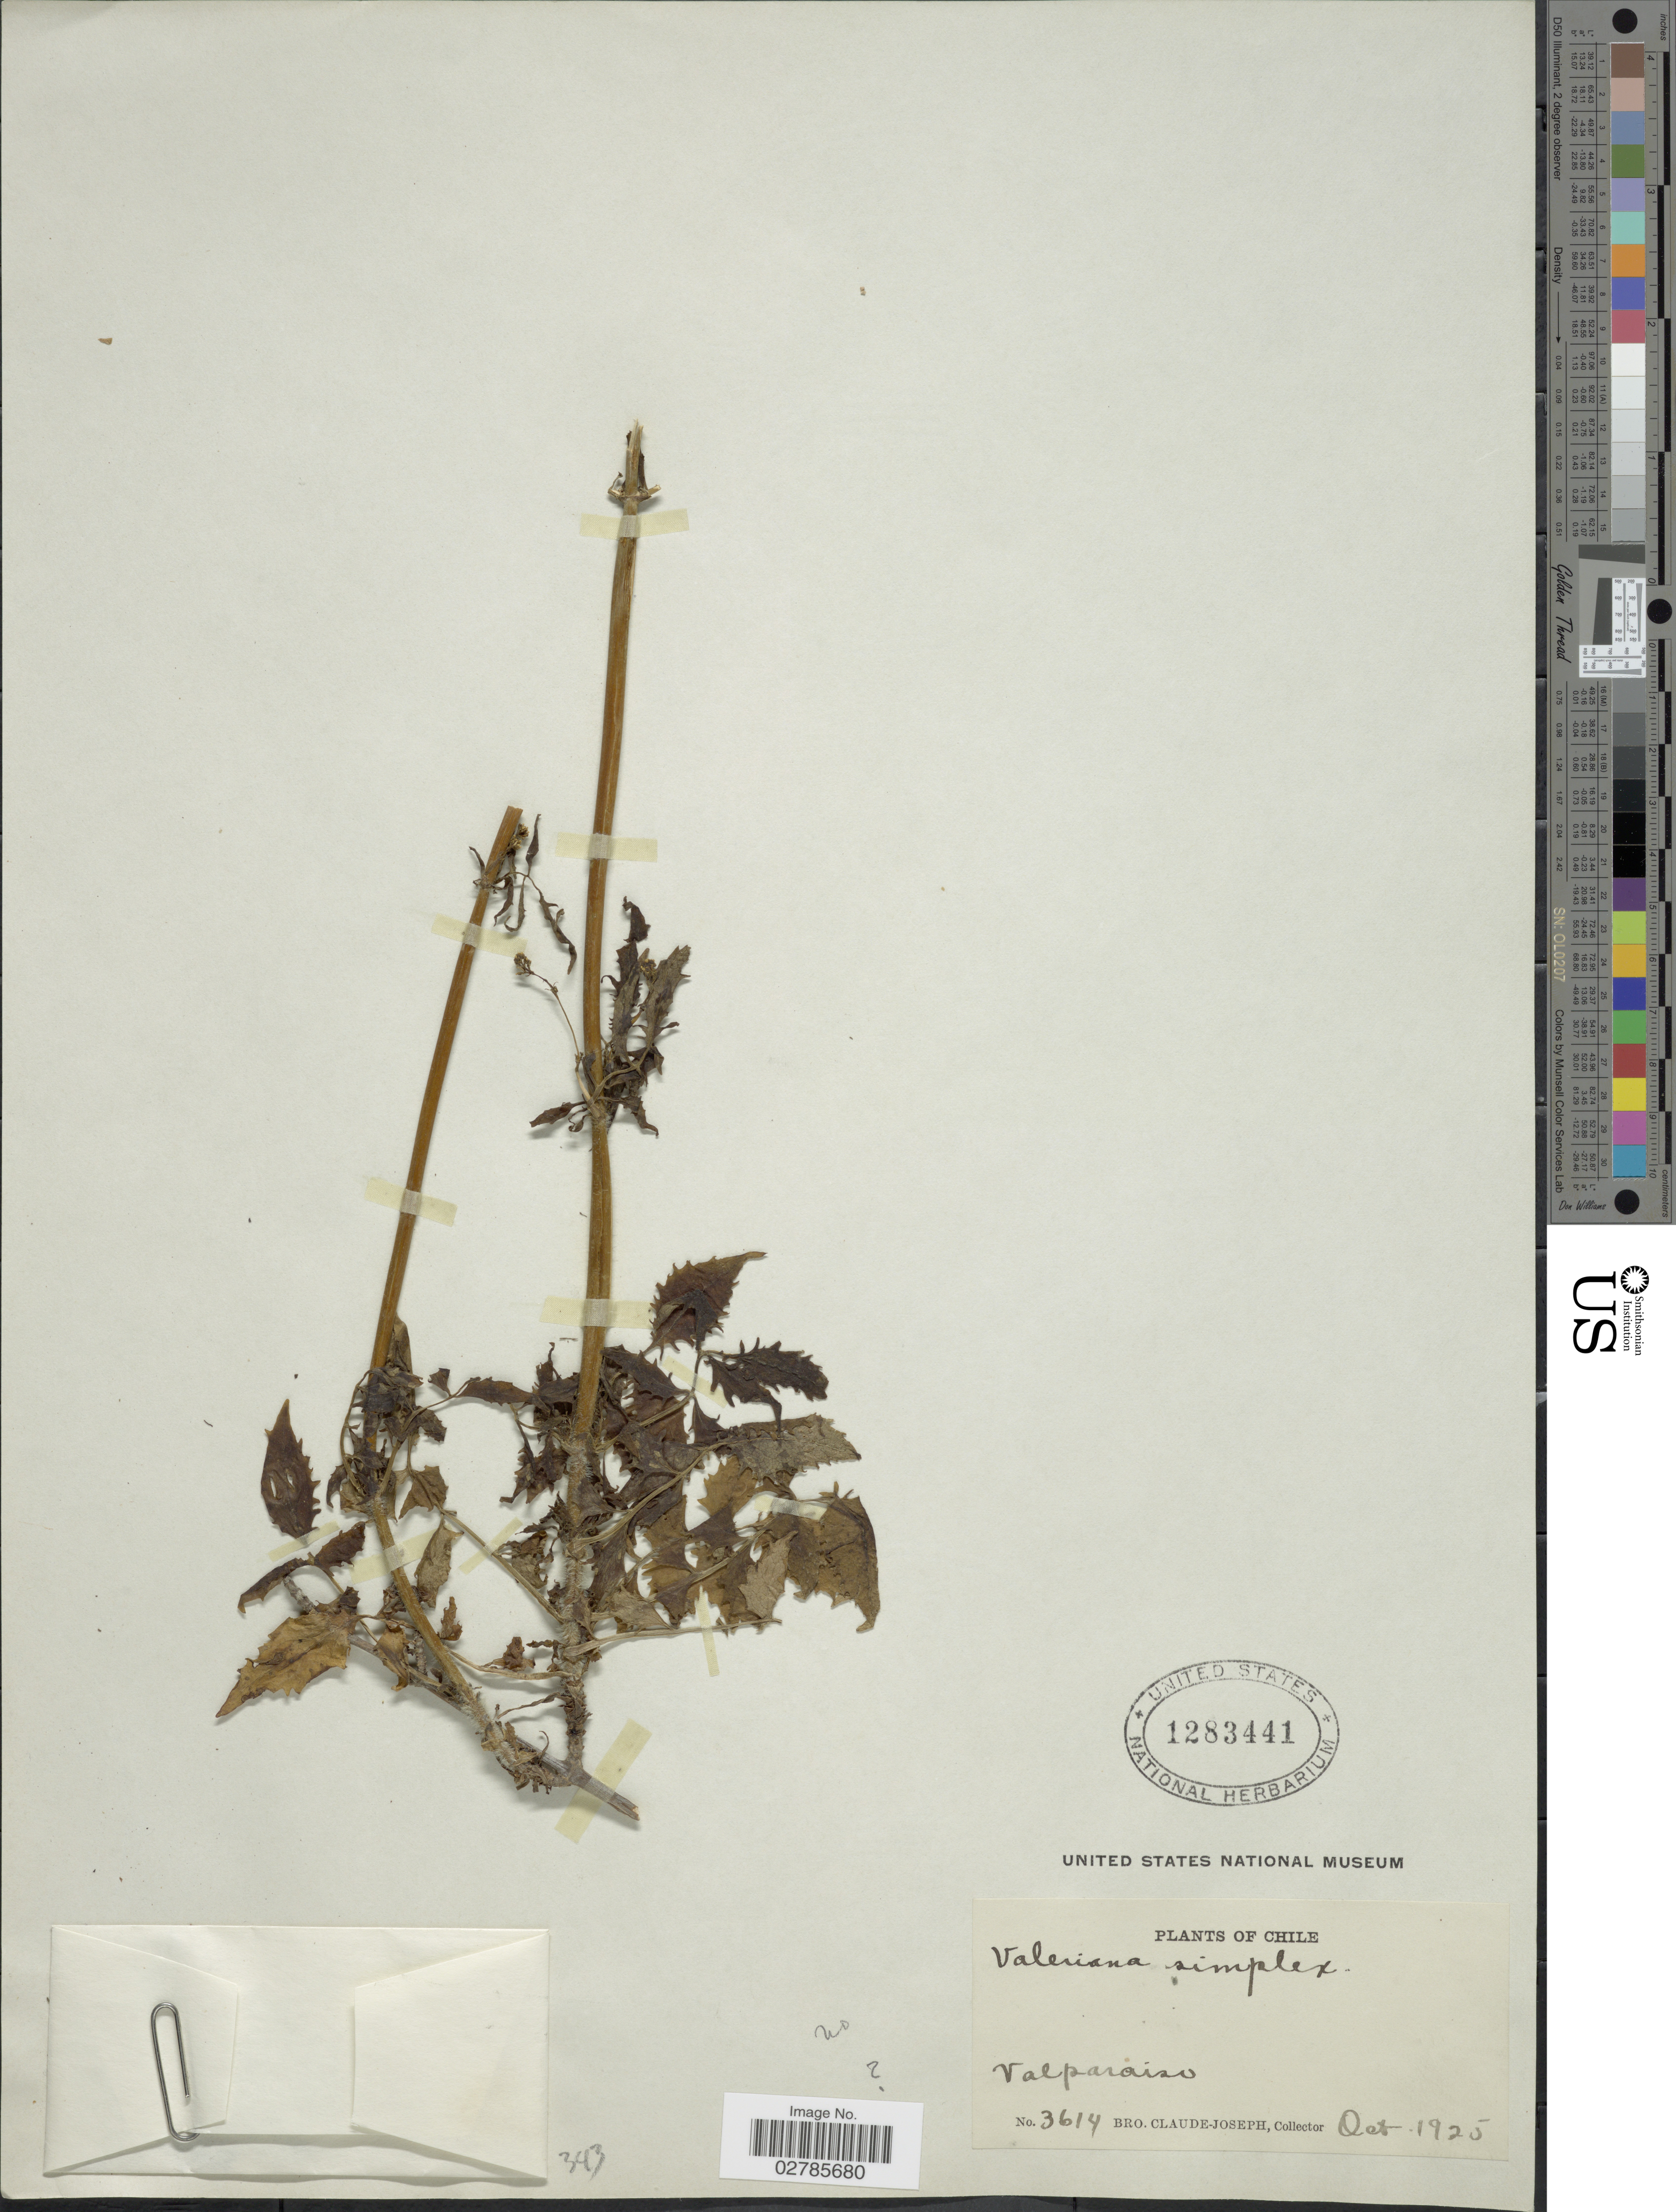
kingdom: Plantae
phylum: Tracheophyta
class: Magnoliopsida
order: Dipsacales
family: Caprifoliaceae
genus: Valeriana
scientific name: Valeriana sp.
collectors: Bro. Claude-Joseph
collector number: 3614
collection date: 1925-10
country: Chile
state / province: Valparaíso (V)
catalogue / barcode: US 1283441